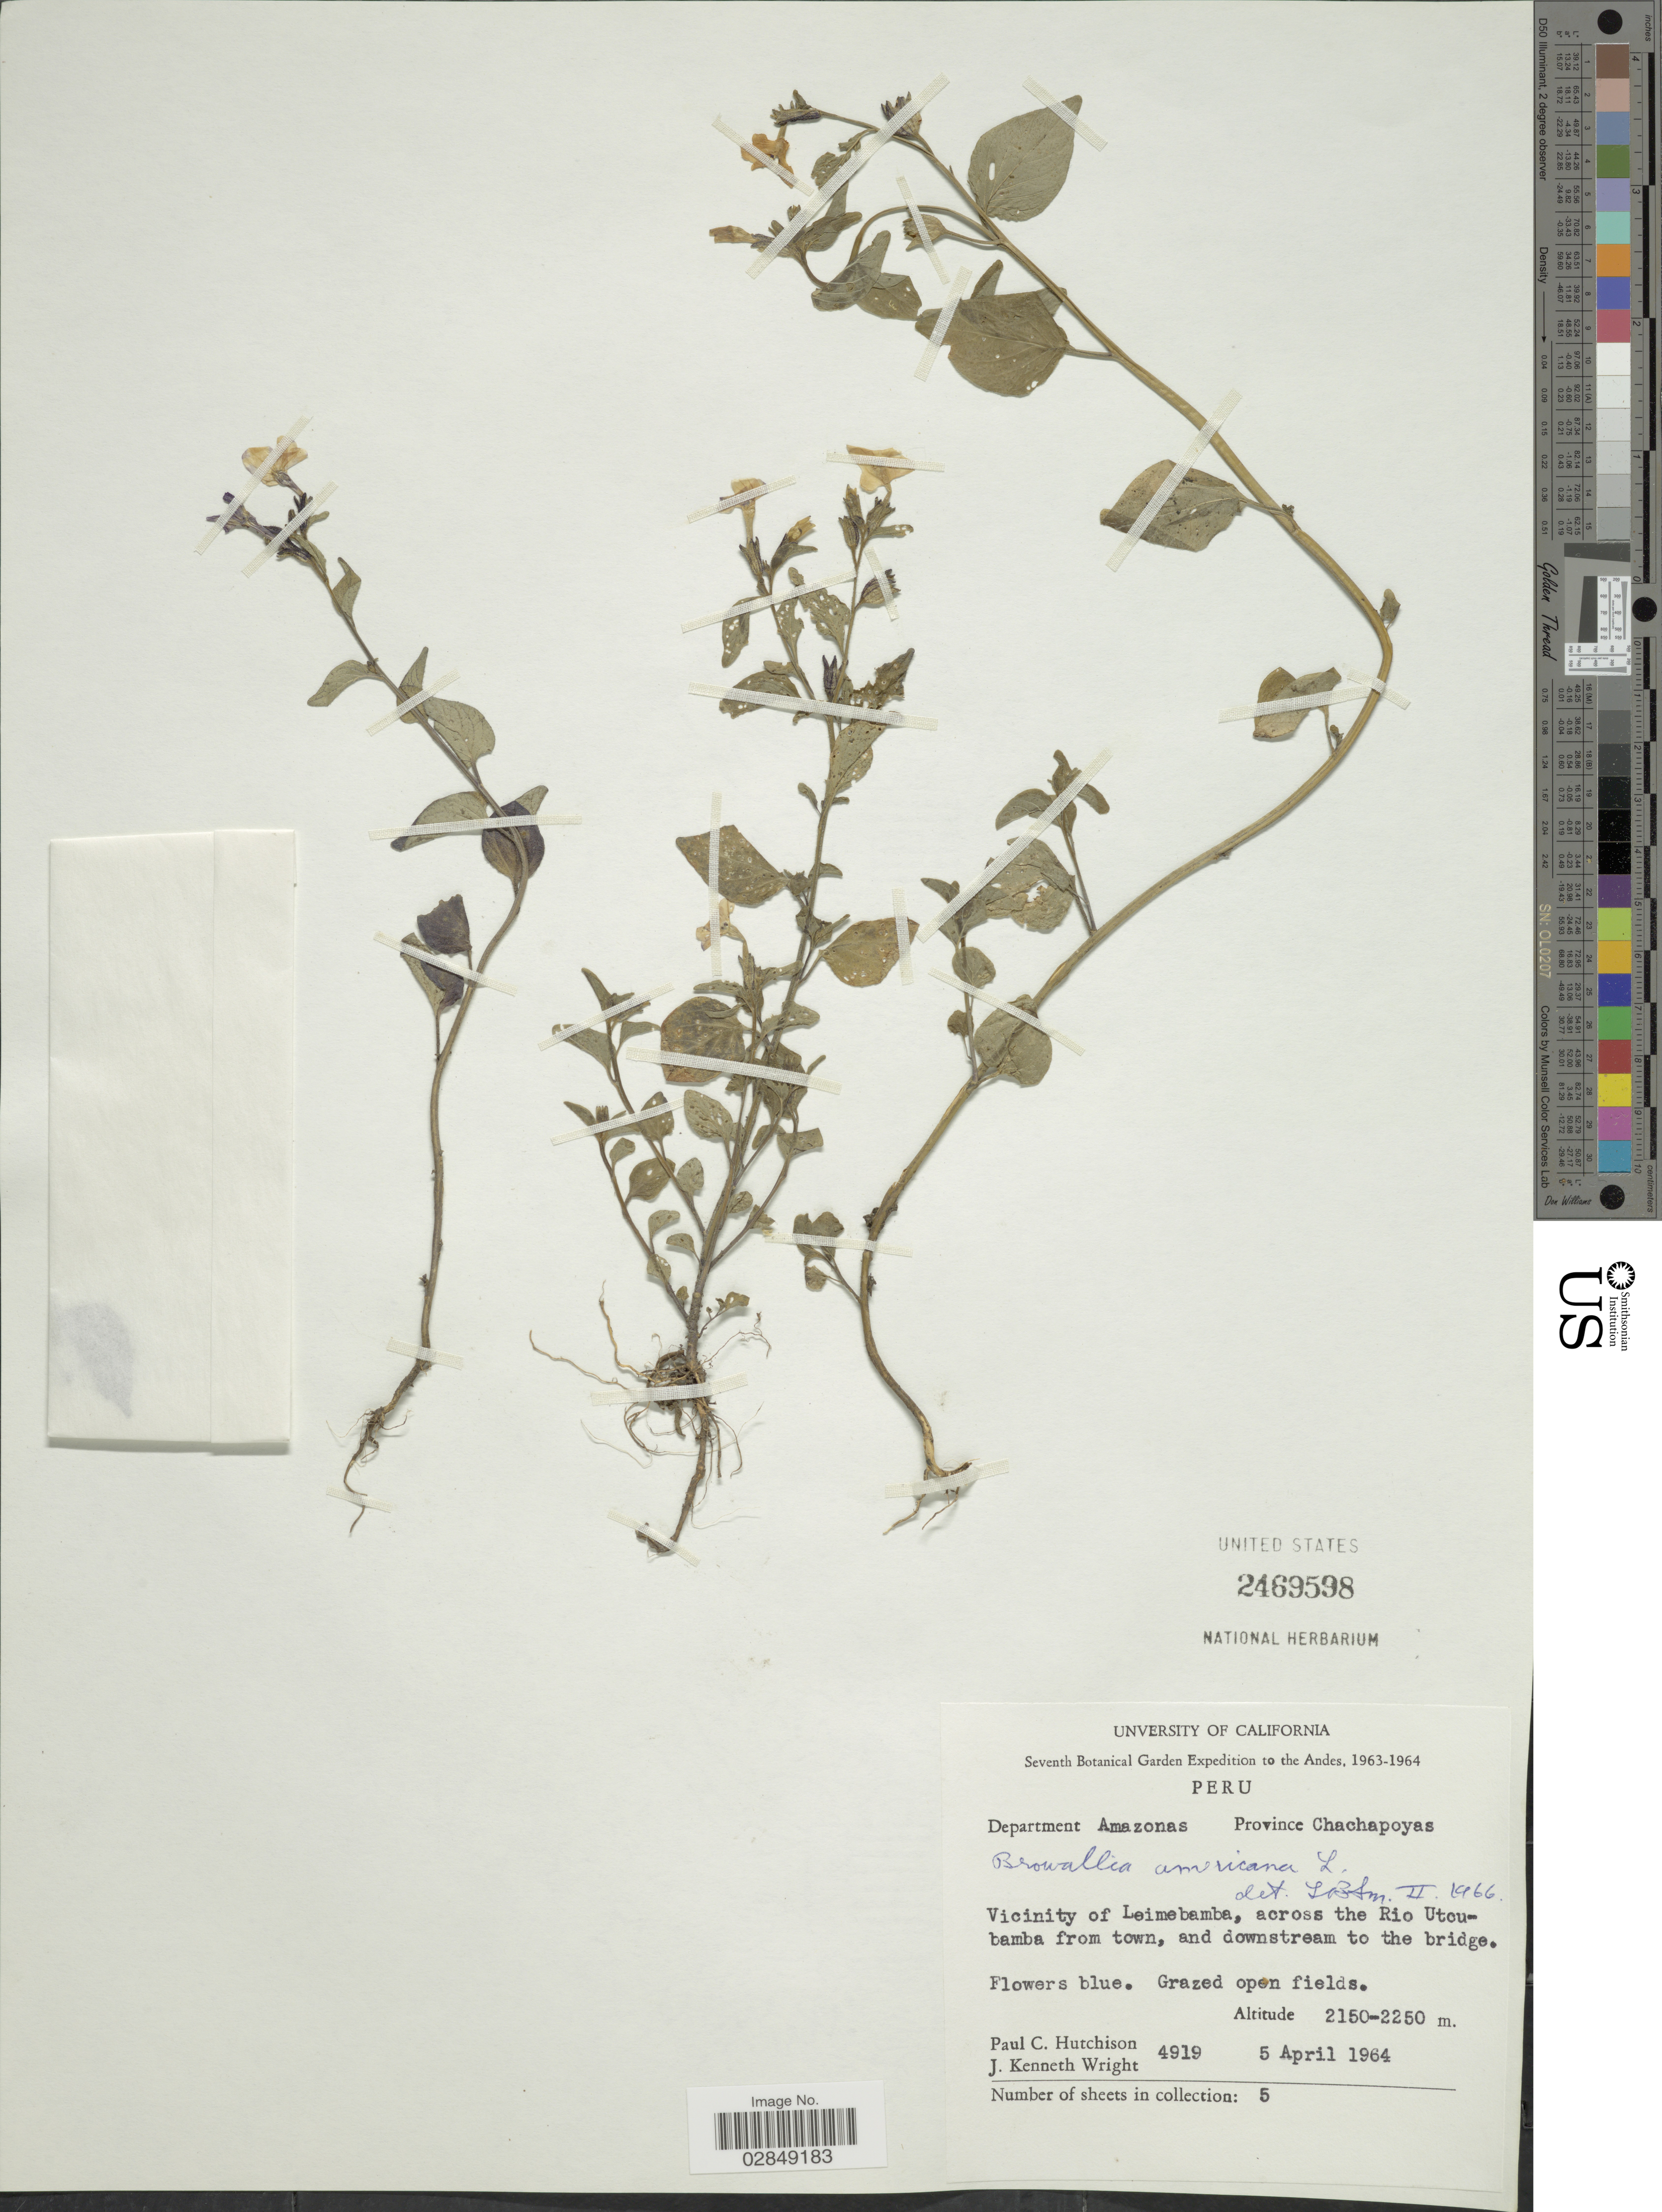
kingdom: Plantae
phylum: Tracheophyta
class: Magnoliopsida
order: Solanales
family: Solanaceae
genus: Browallia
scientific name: Browallia americana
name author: L.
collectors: P. C. Hutchison & J. K. Wright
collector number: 4919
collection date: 1964-04-05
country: Peru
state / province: Amazonas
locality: Department Amazonas Province Chachapoyas. Vicinity of Leimebamba, across the Rio Utcubamba from town, and downstream to the bridge.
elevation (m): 2150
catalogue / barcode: US 2469598